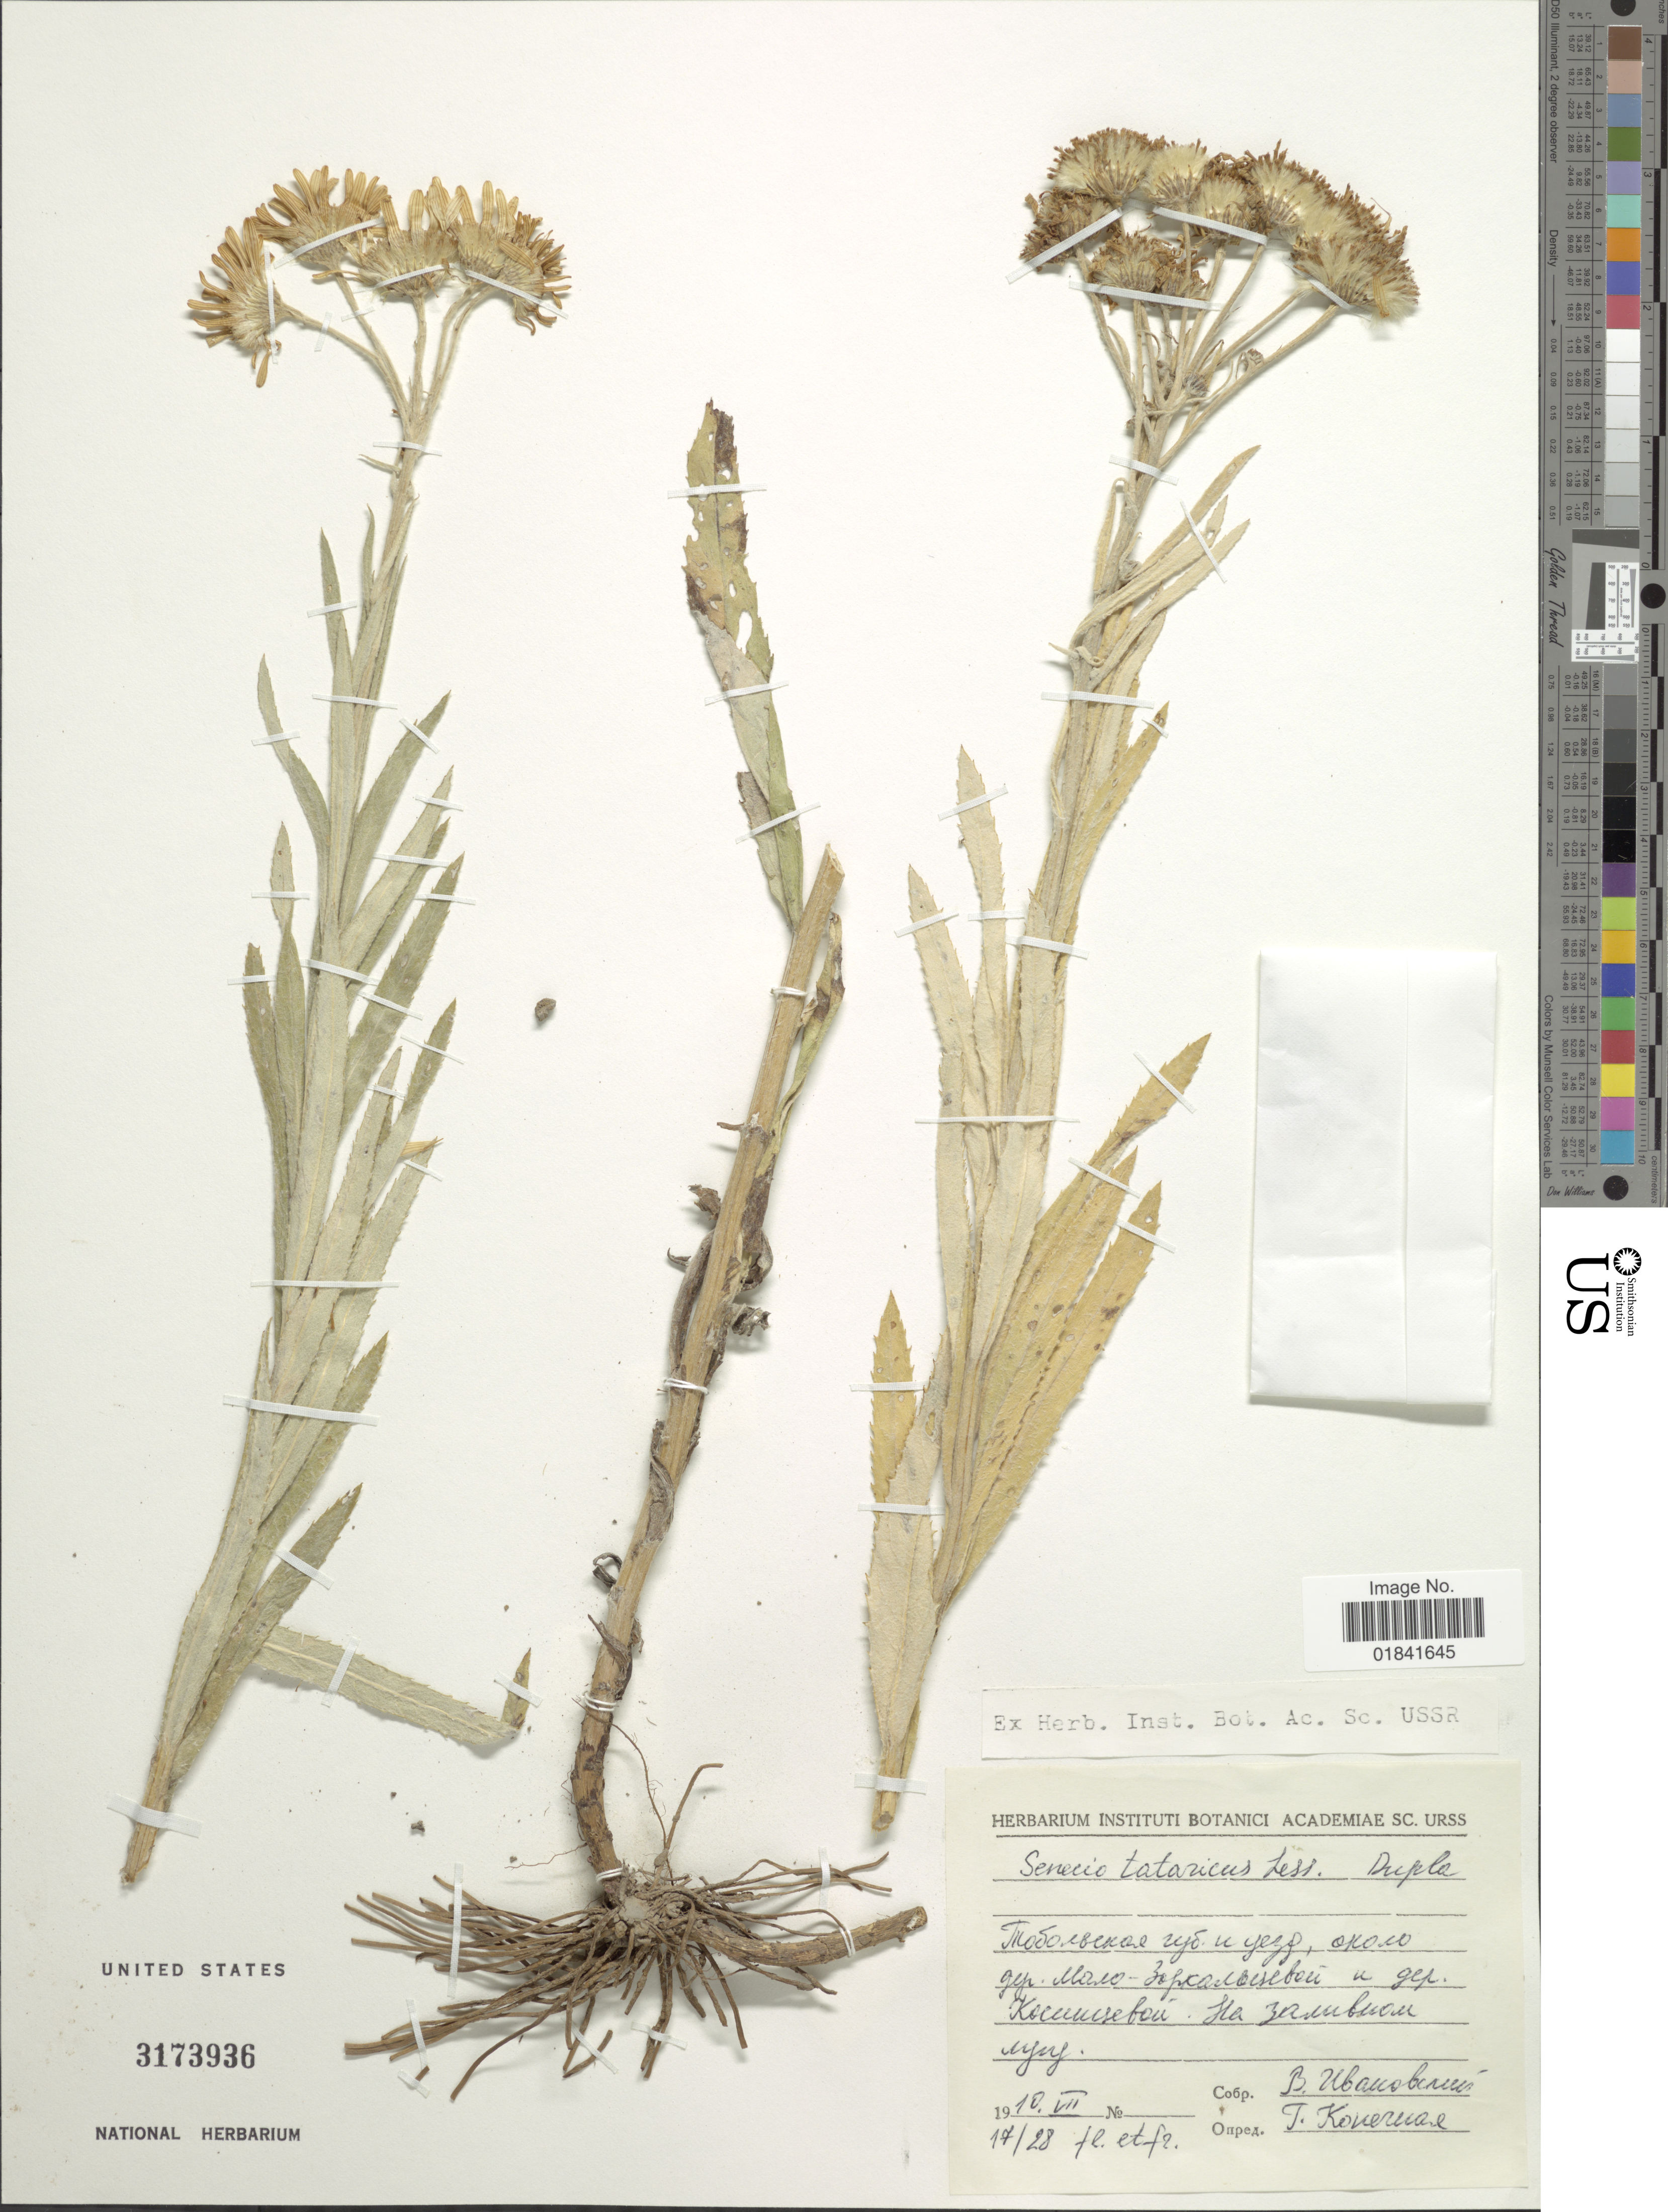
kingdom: Plantae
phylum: Tracheophyta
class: Magnoliopsida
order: Asterales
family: Asteraceae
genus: Senecio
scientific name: Senecio tataricus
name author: Less.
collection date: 1910-07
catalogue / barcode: US 3173936